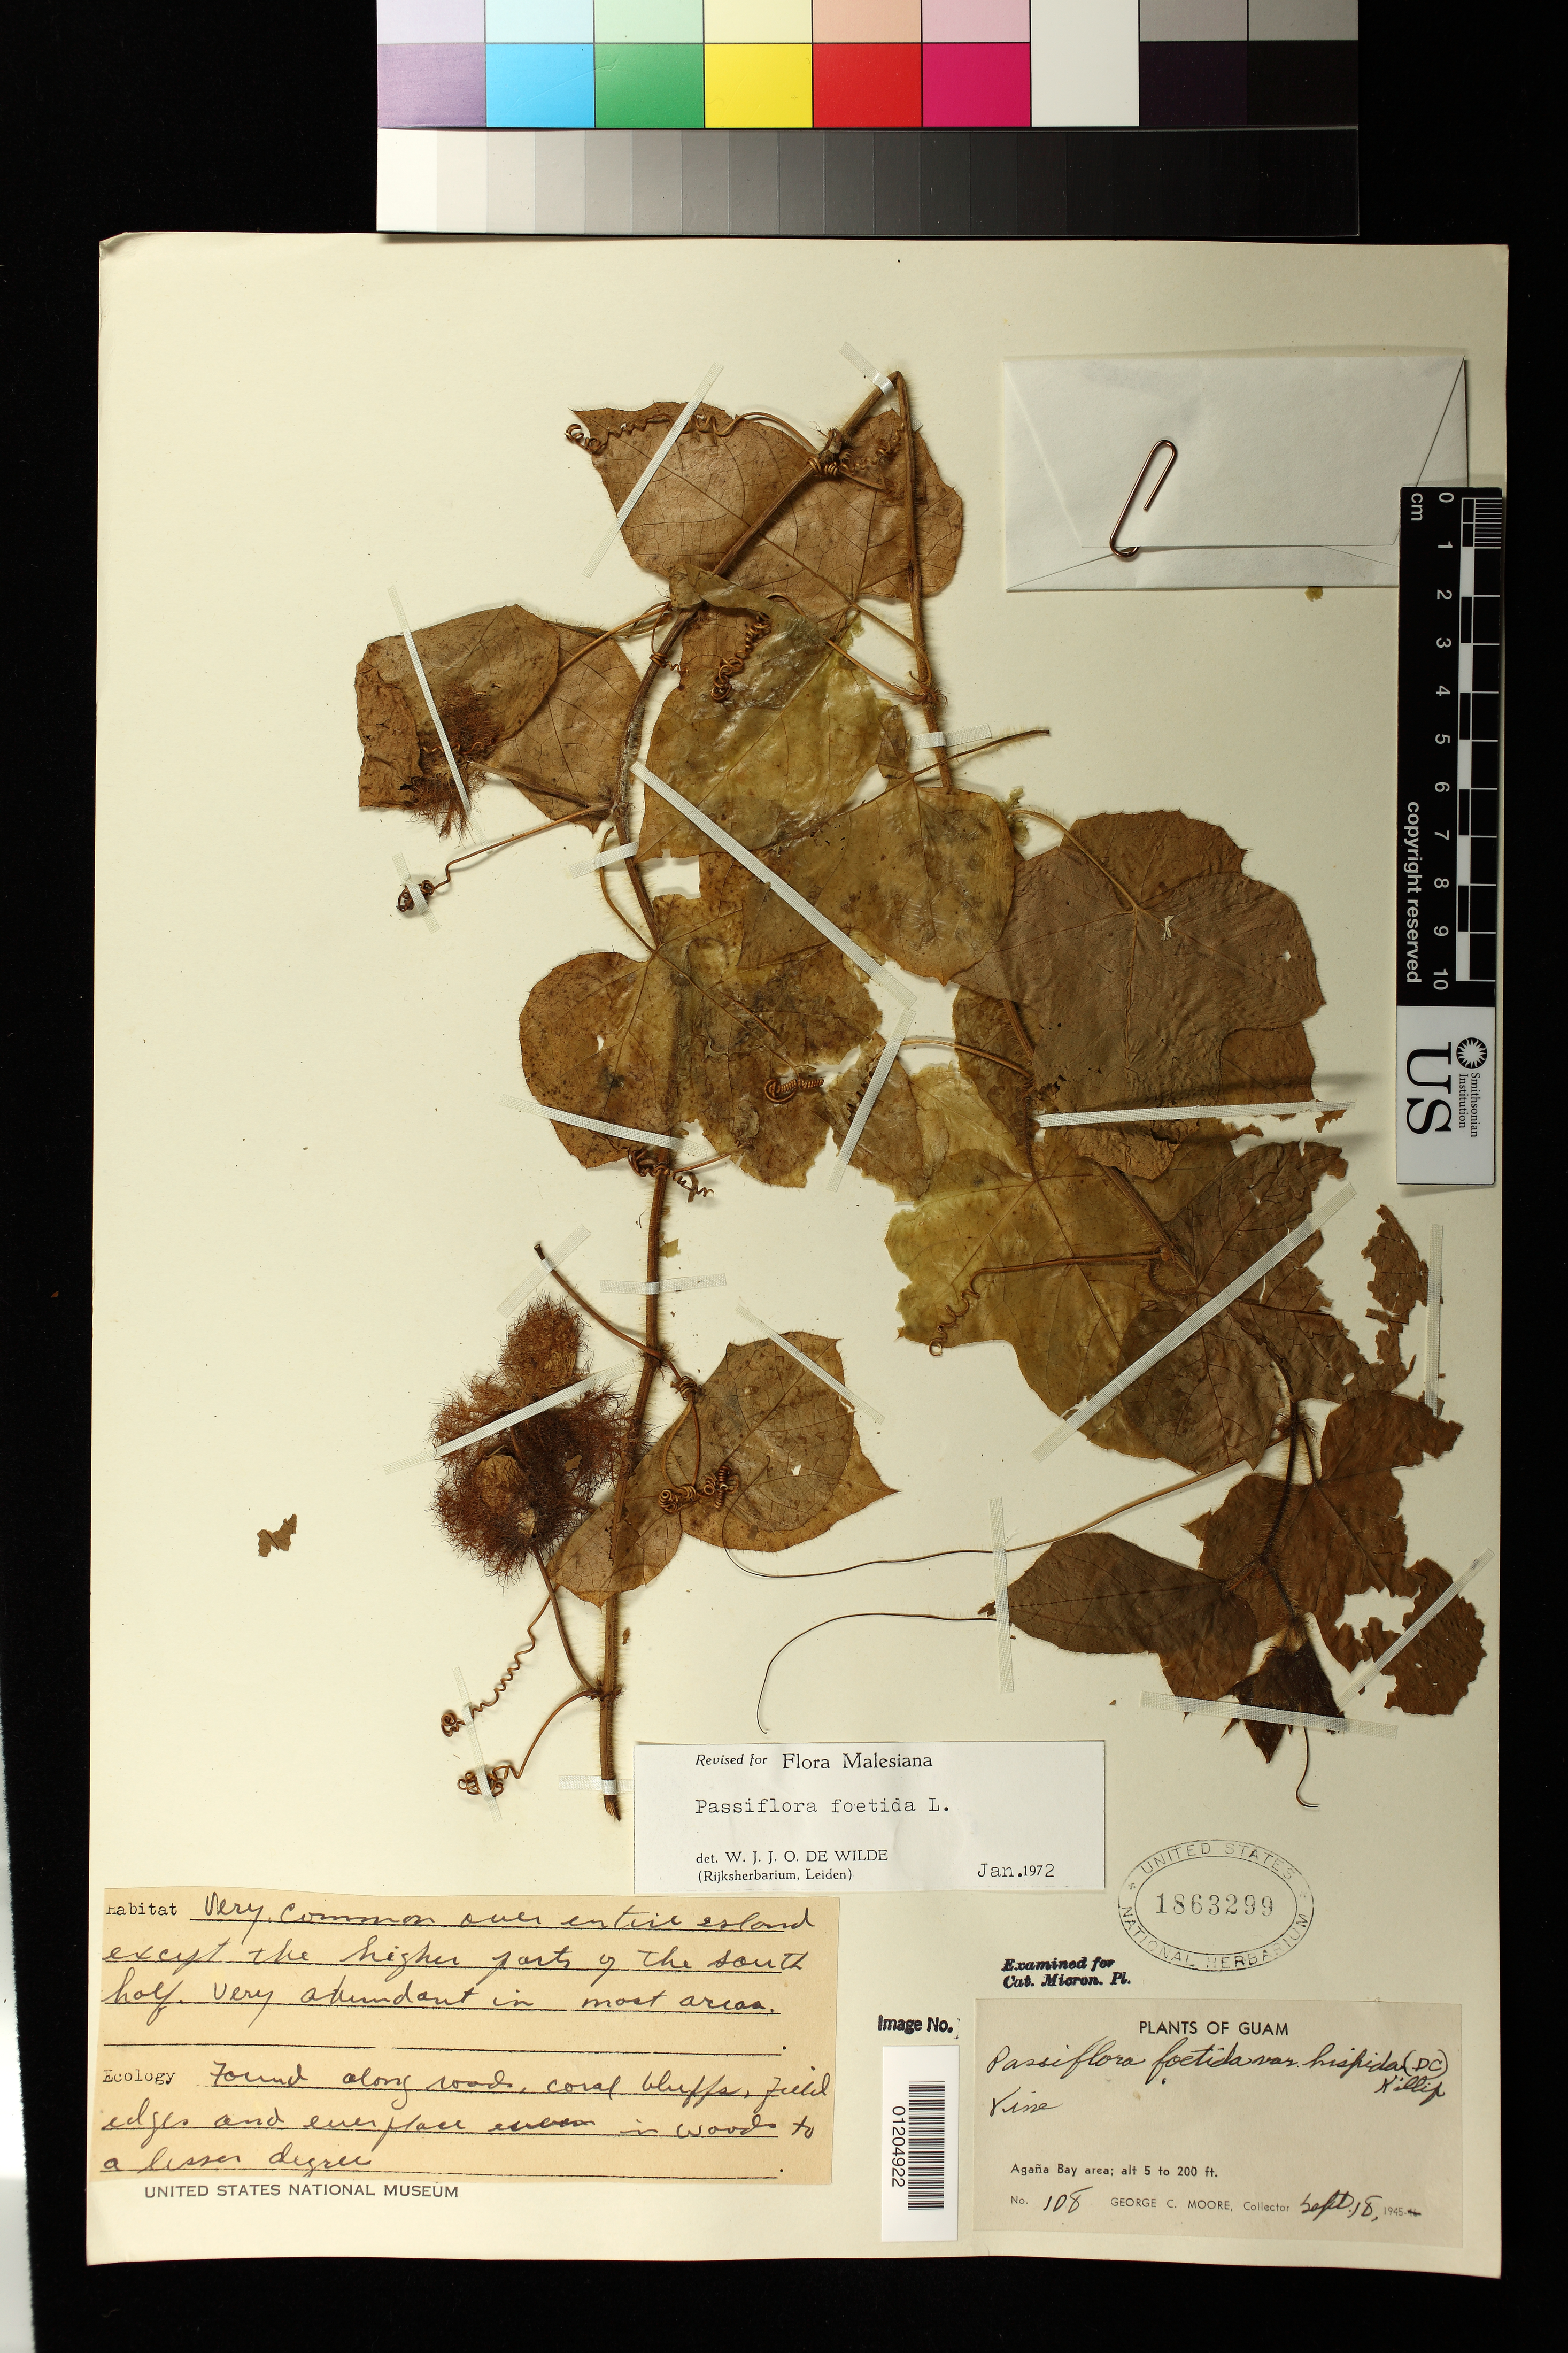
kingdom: Plantae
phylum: Tracheophyta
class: Magnoliopsida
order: Malpighiales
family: Passifloraceae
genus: Passiflora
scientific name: Passiflora foetida var. hispida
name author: (DC. ex Triana & Planch.) Killip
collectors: G. C. Moore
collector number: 108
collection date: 1945-09-18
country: Guam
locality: Agana Bay area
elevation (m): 2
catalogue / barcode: US 1863299